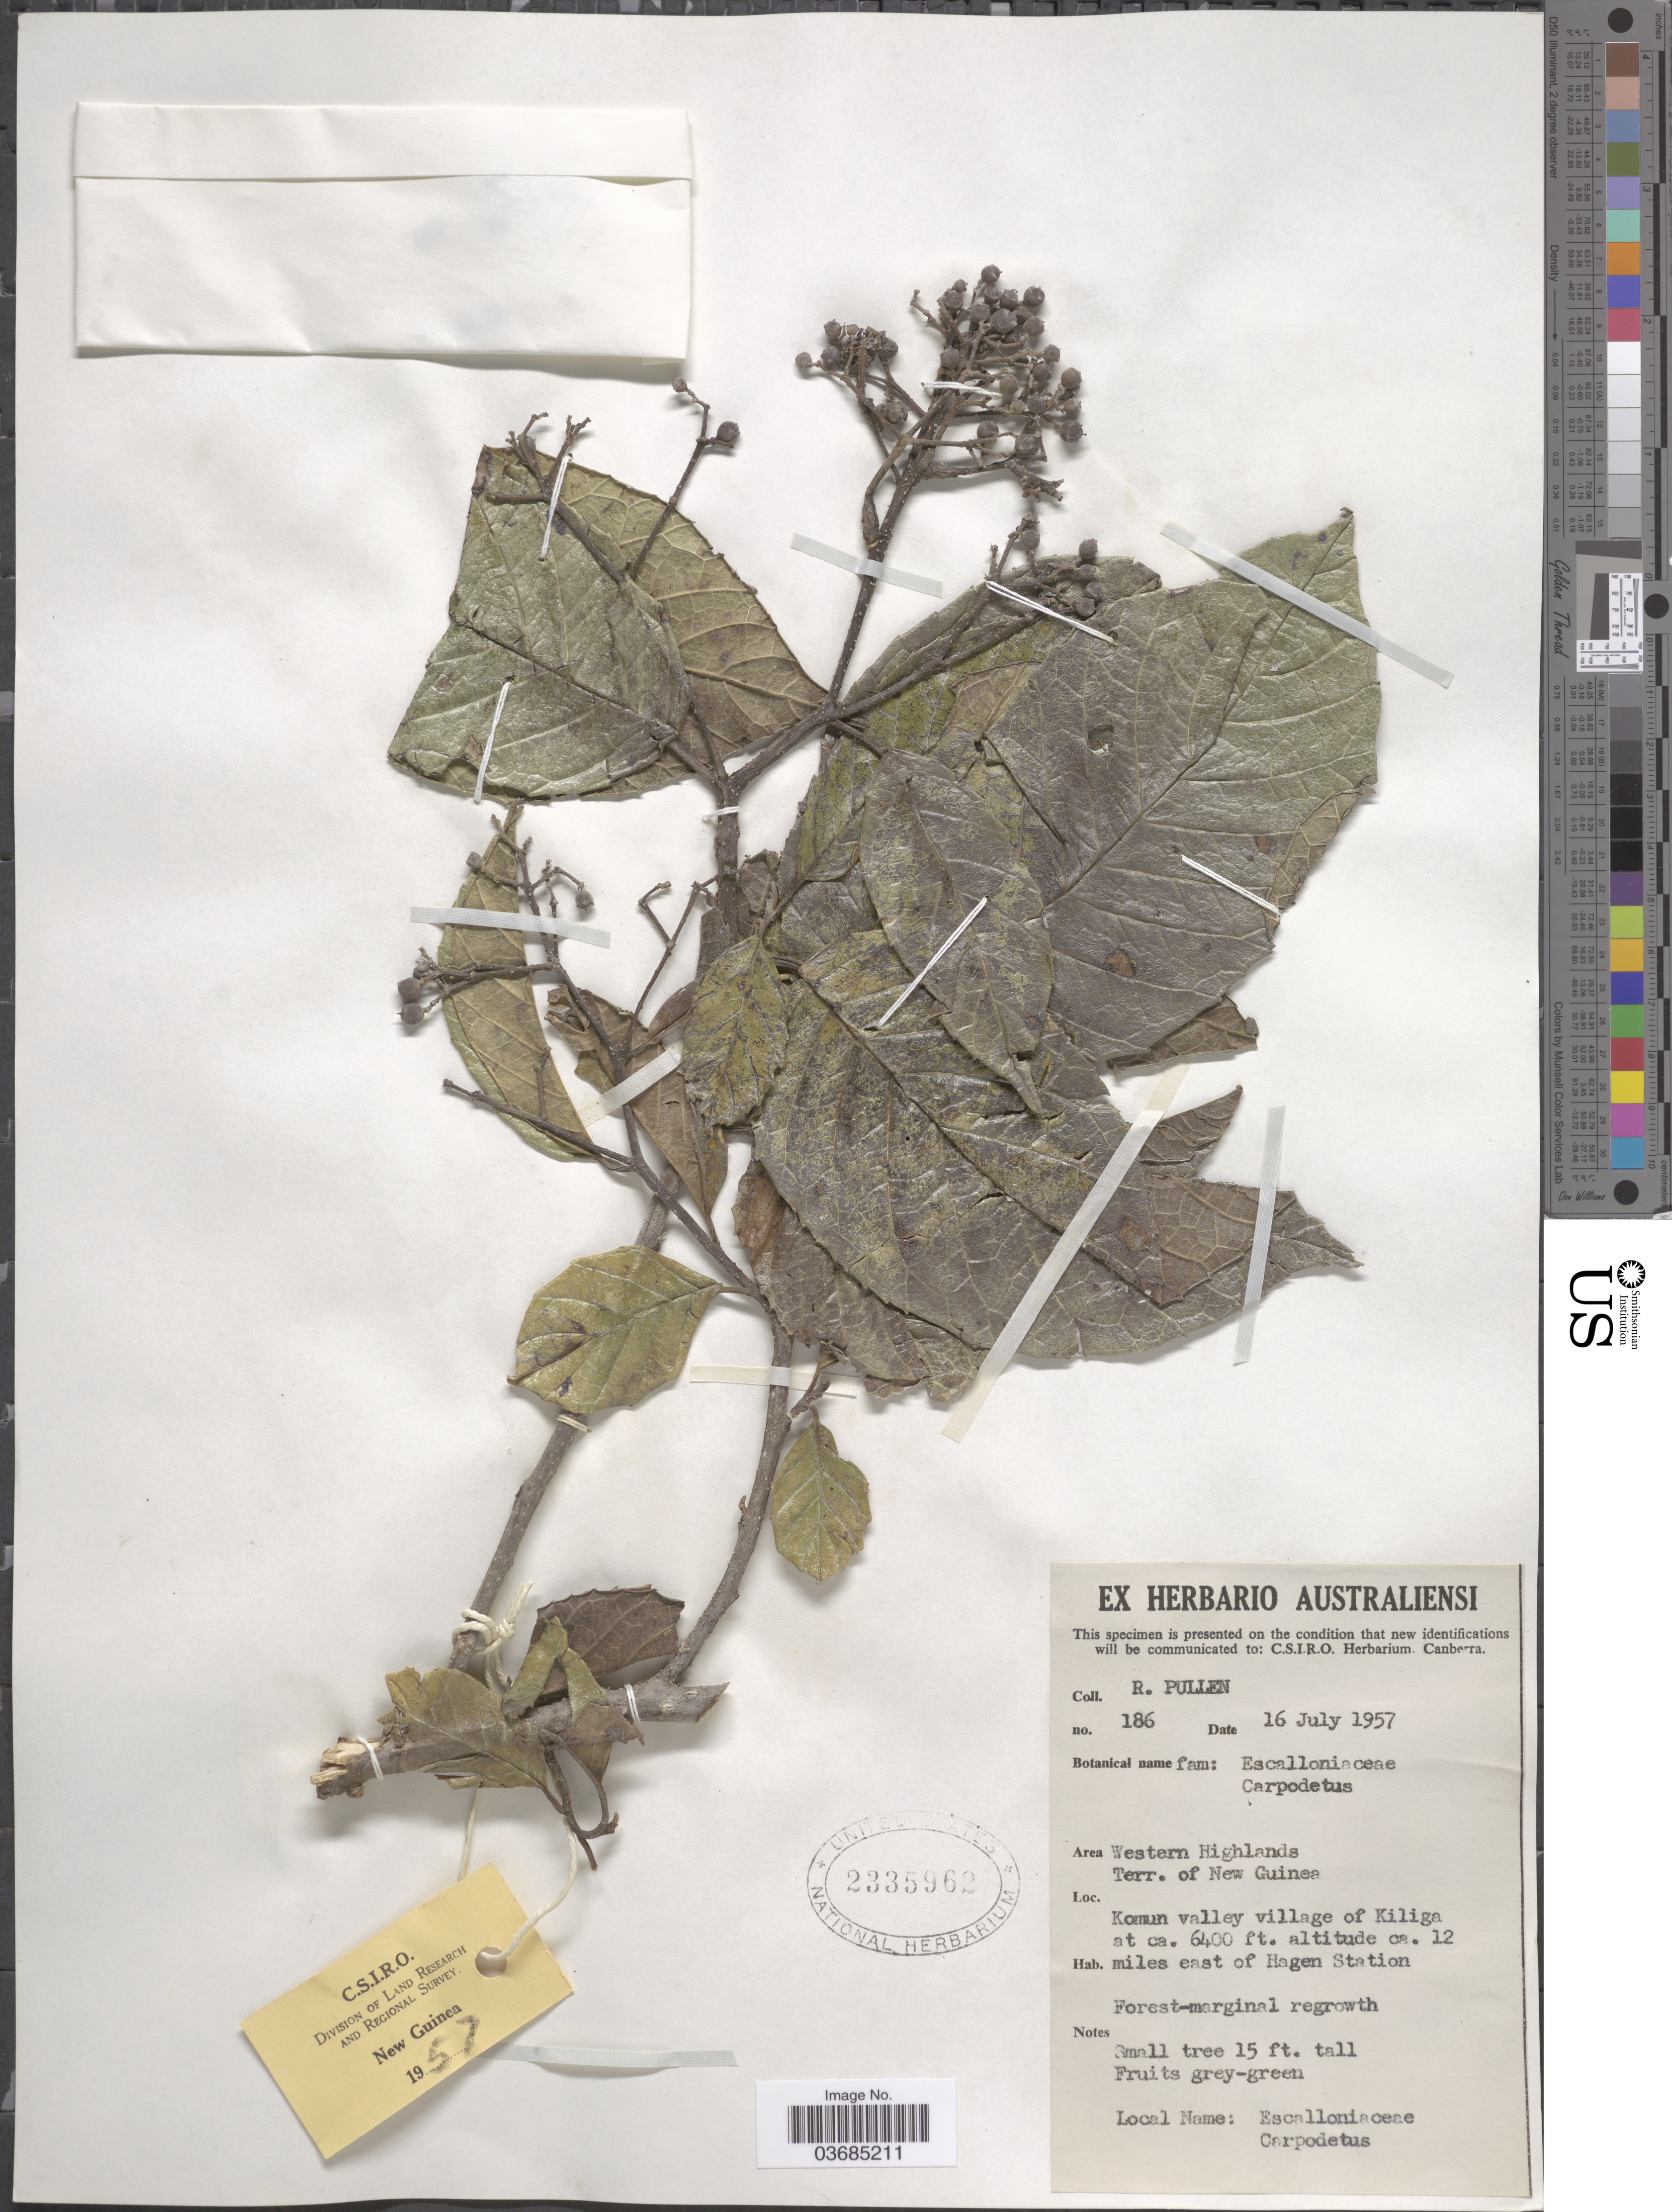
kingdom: Plantae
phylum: Tracheophyta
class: Magnoliopsida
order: Asterales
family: Rousseaceae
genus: Carpodetus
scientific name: Carpodetus sp.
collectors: R. Pullen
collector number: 186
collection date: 1957-07-16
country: Papua New Guinea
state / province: Western Highlands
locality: Area Western Highlands Terr. of New Guinea. Komun valley village of Kiliga. Miles east of Hagen Station. C.S.I.R.O. Division of Land Research and Regional Survey. New Guinea.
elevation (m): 1951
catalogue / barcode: US 2335962